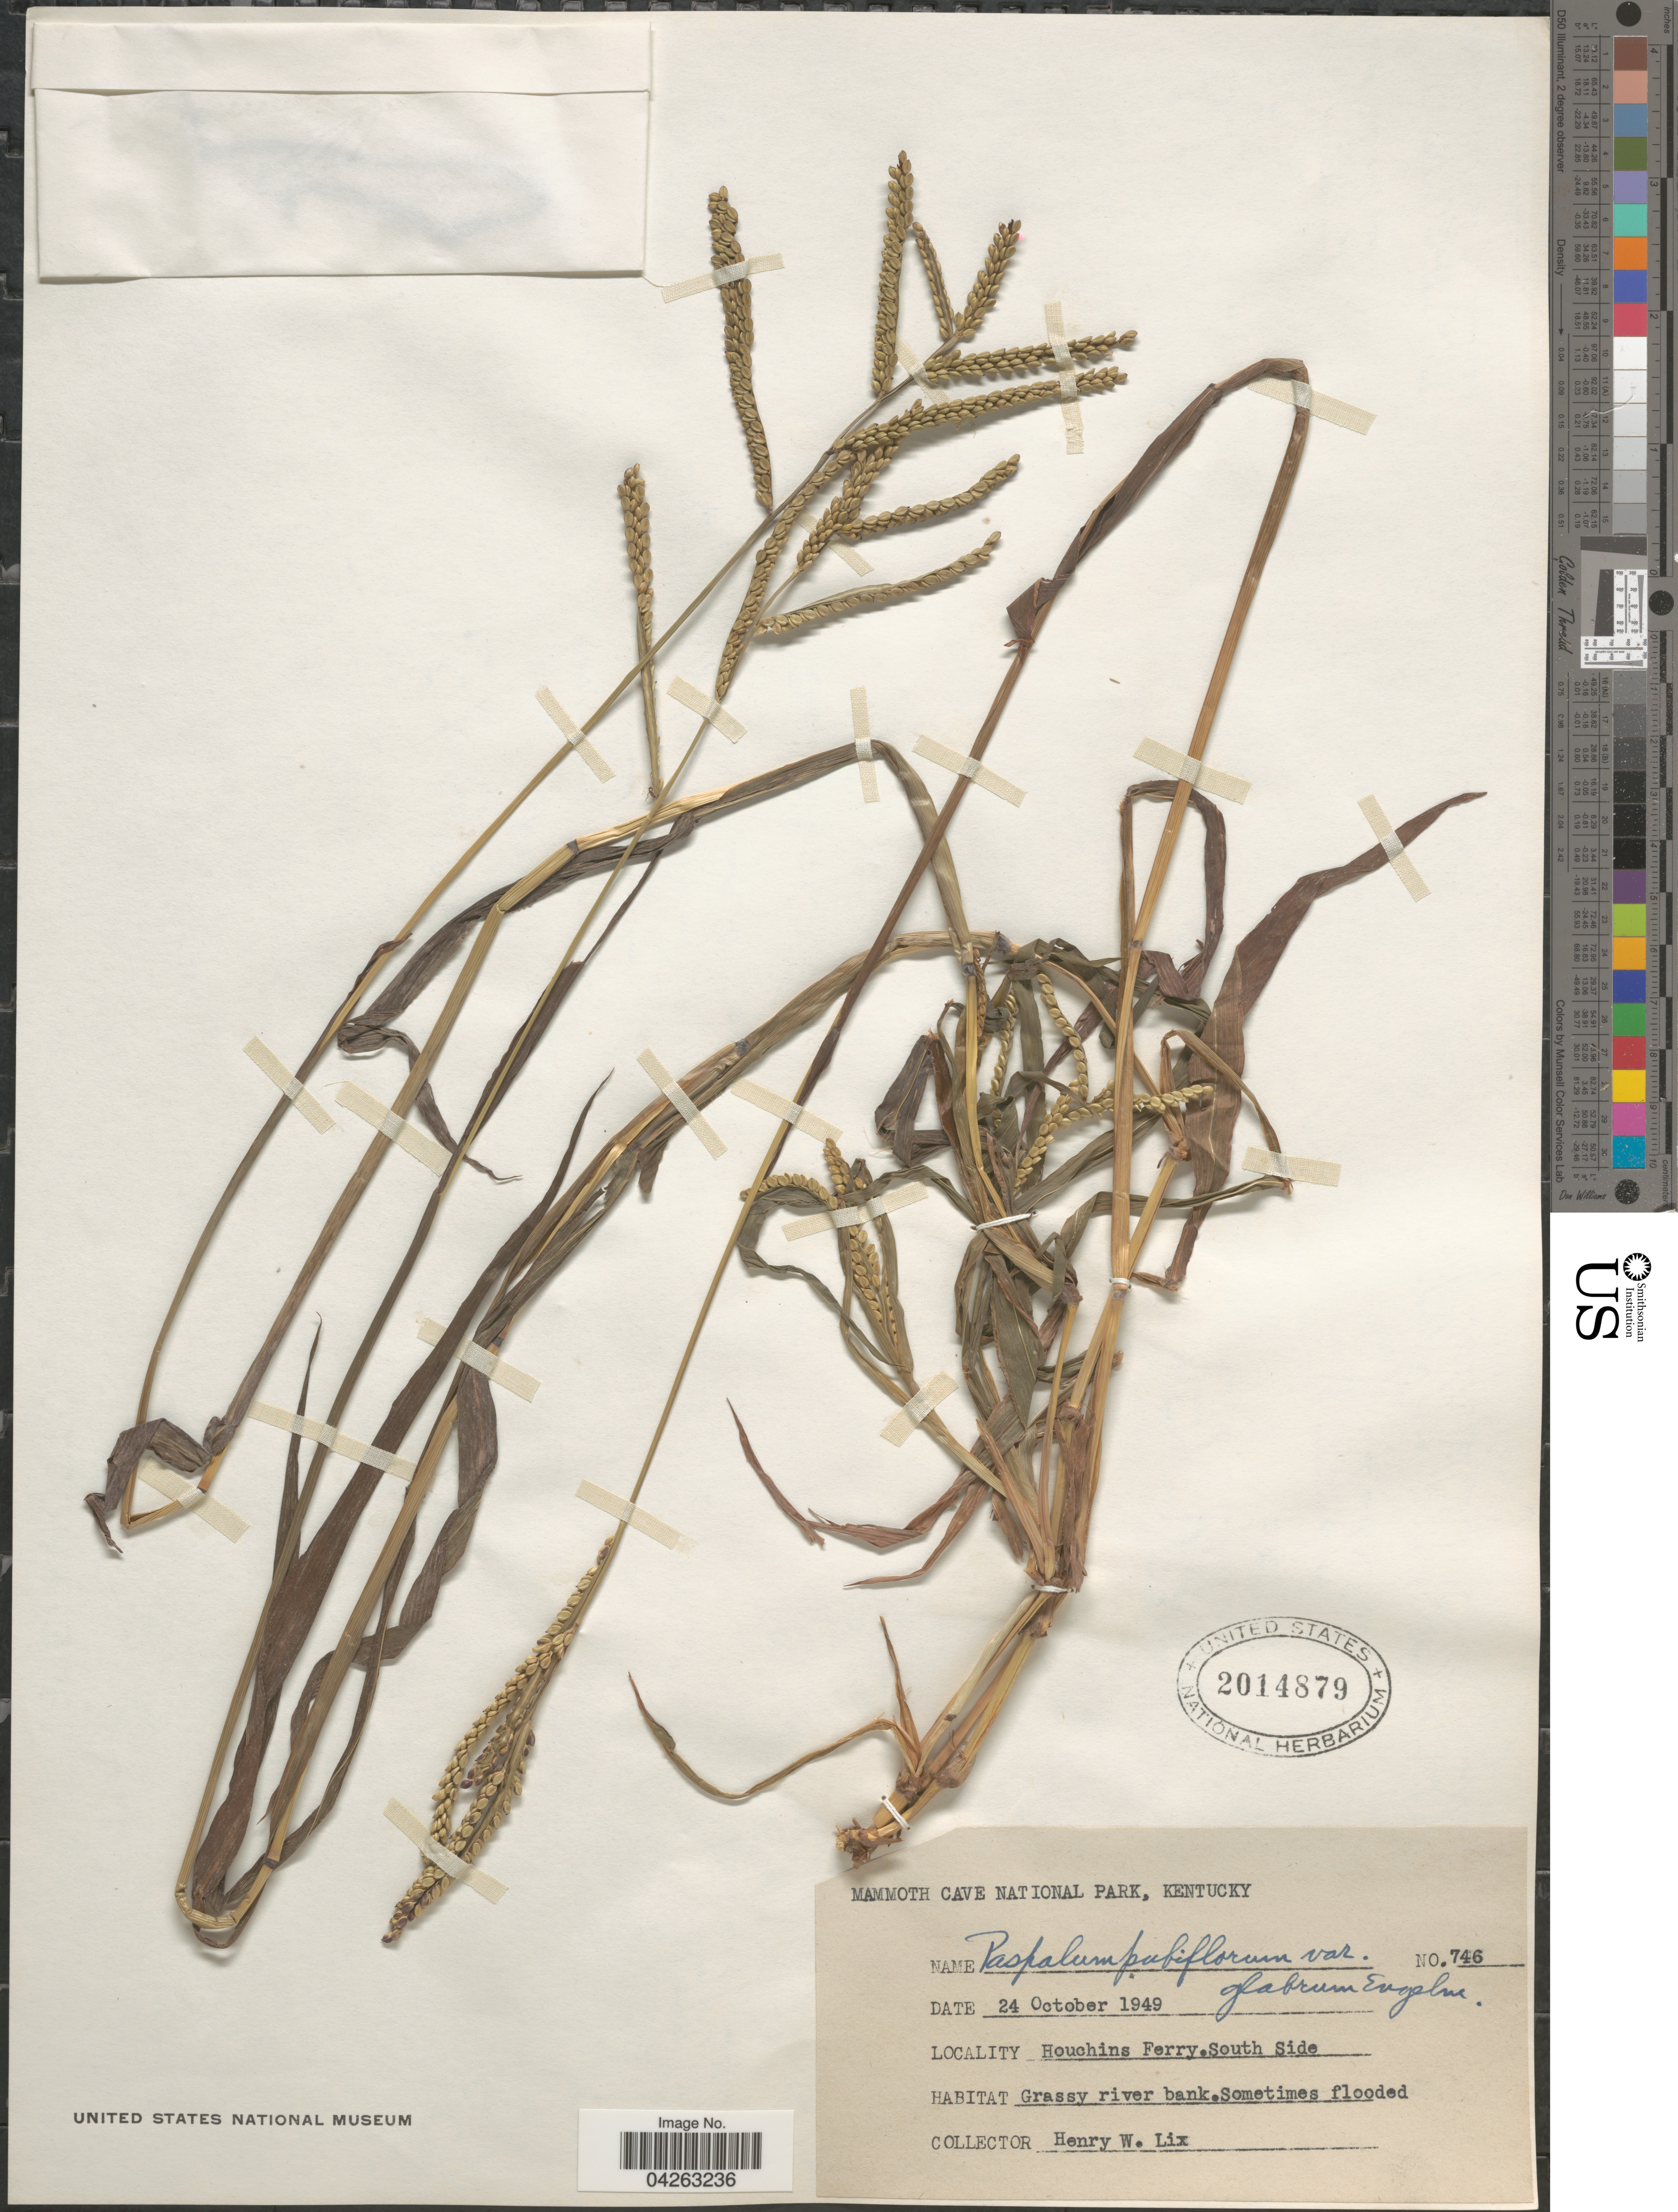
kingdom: Plantae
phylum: Tracheophyta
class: Liliopsida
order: Poales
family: Poaceae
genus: Paspalum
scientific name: Paspalum pubiflorum var. glabrum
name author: Vasey ex Scribn.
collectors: H. W. Lix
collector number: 746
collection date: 1949-10-24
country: United States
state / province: Kentucky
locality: Mammoth Cave National Park. Houchins Ferry. South Side.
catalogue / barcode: US 2014879